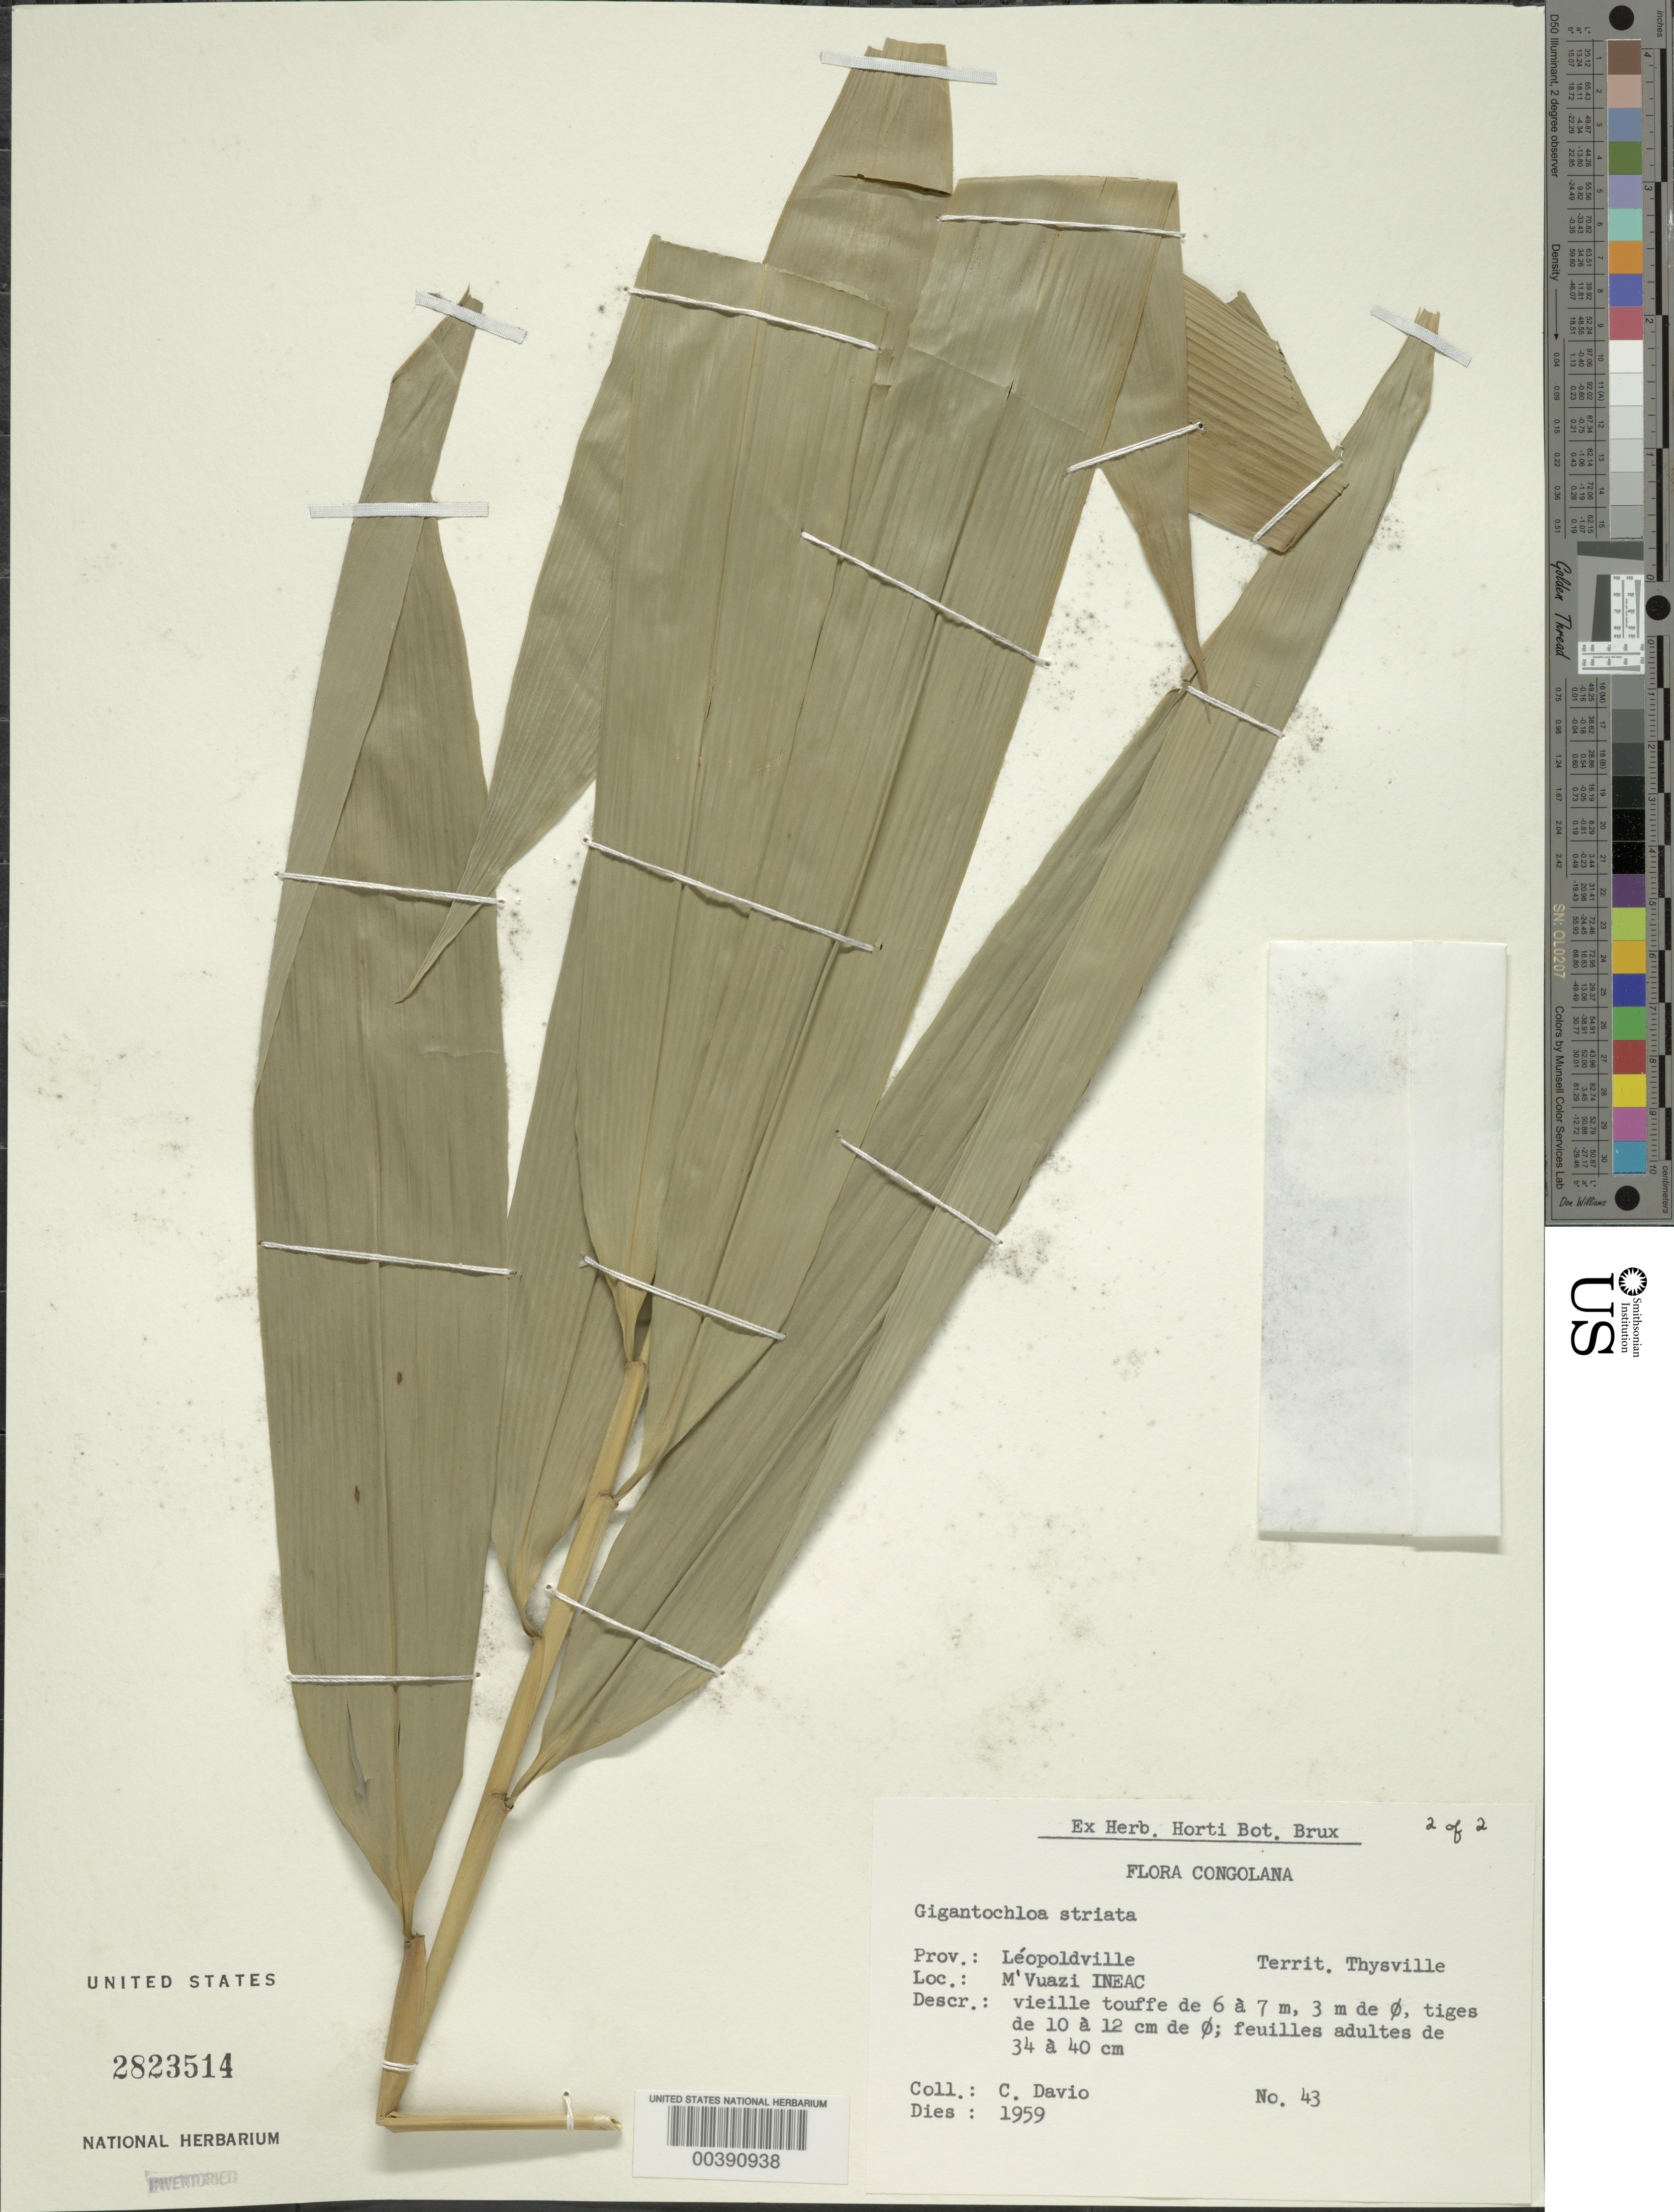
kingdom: Plantae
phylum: Tracheophyta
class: Liliopsida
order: Poales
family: Poaceae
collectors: C. Davio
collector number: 43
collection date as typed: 1959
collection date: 1959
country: Congo, Democratic Republic of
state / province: Kongo Central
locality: Kinshasa, M'vuazi ineac, Thysville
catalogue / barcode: US 2823514